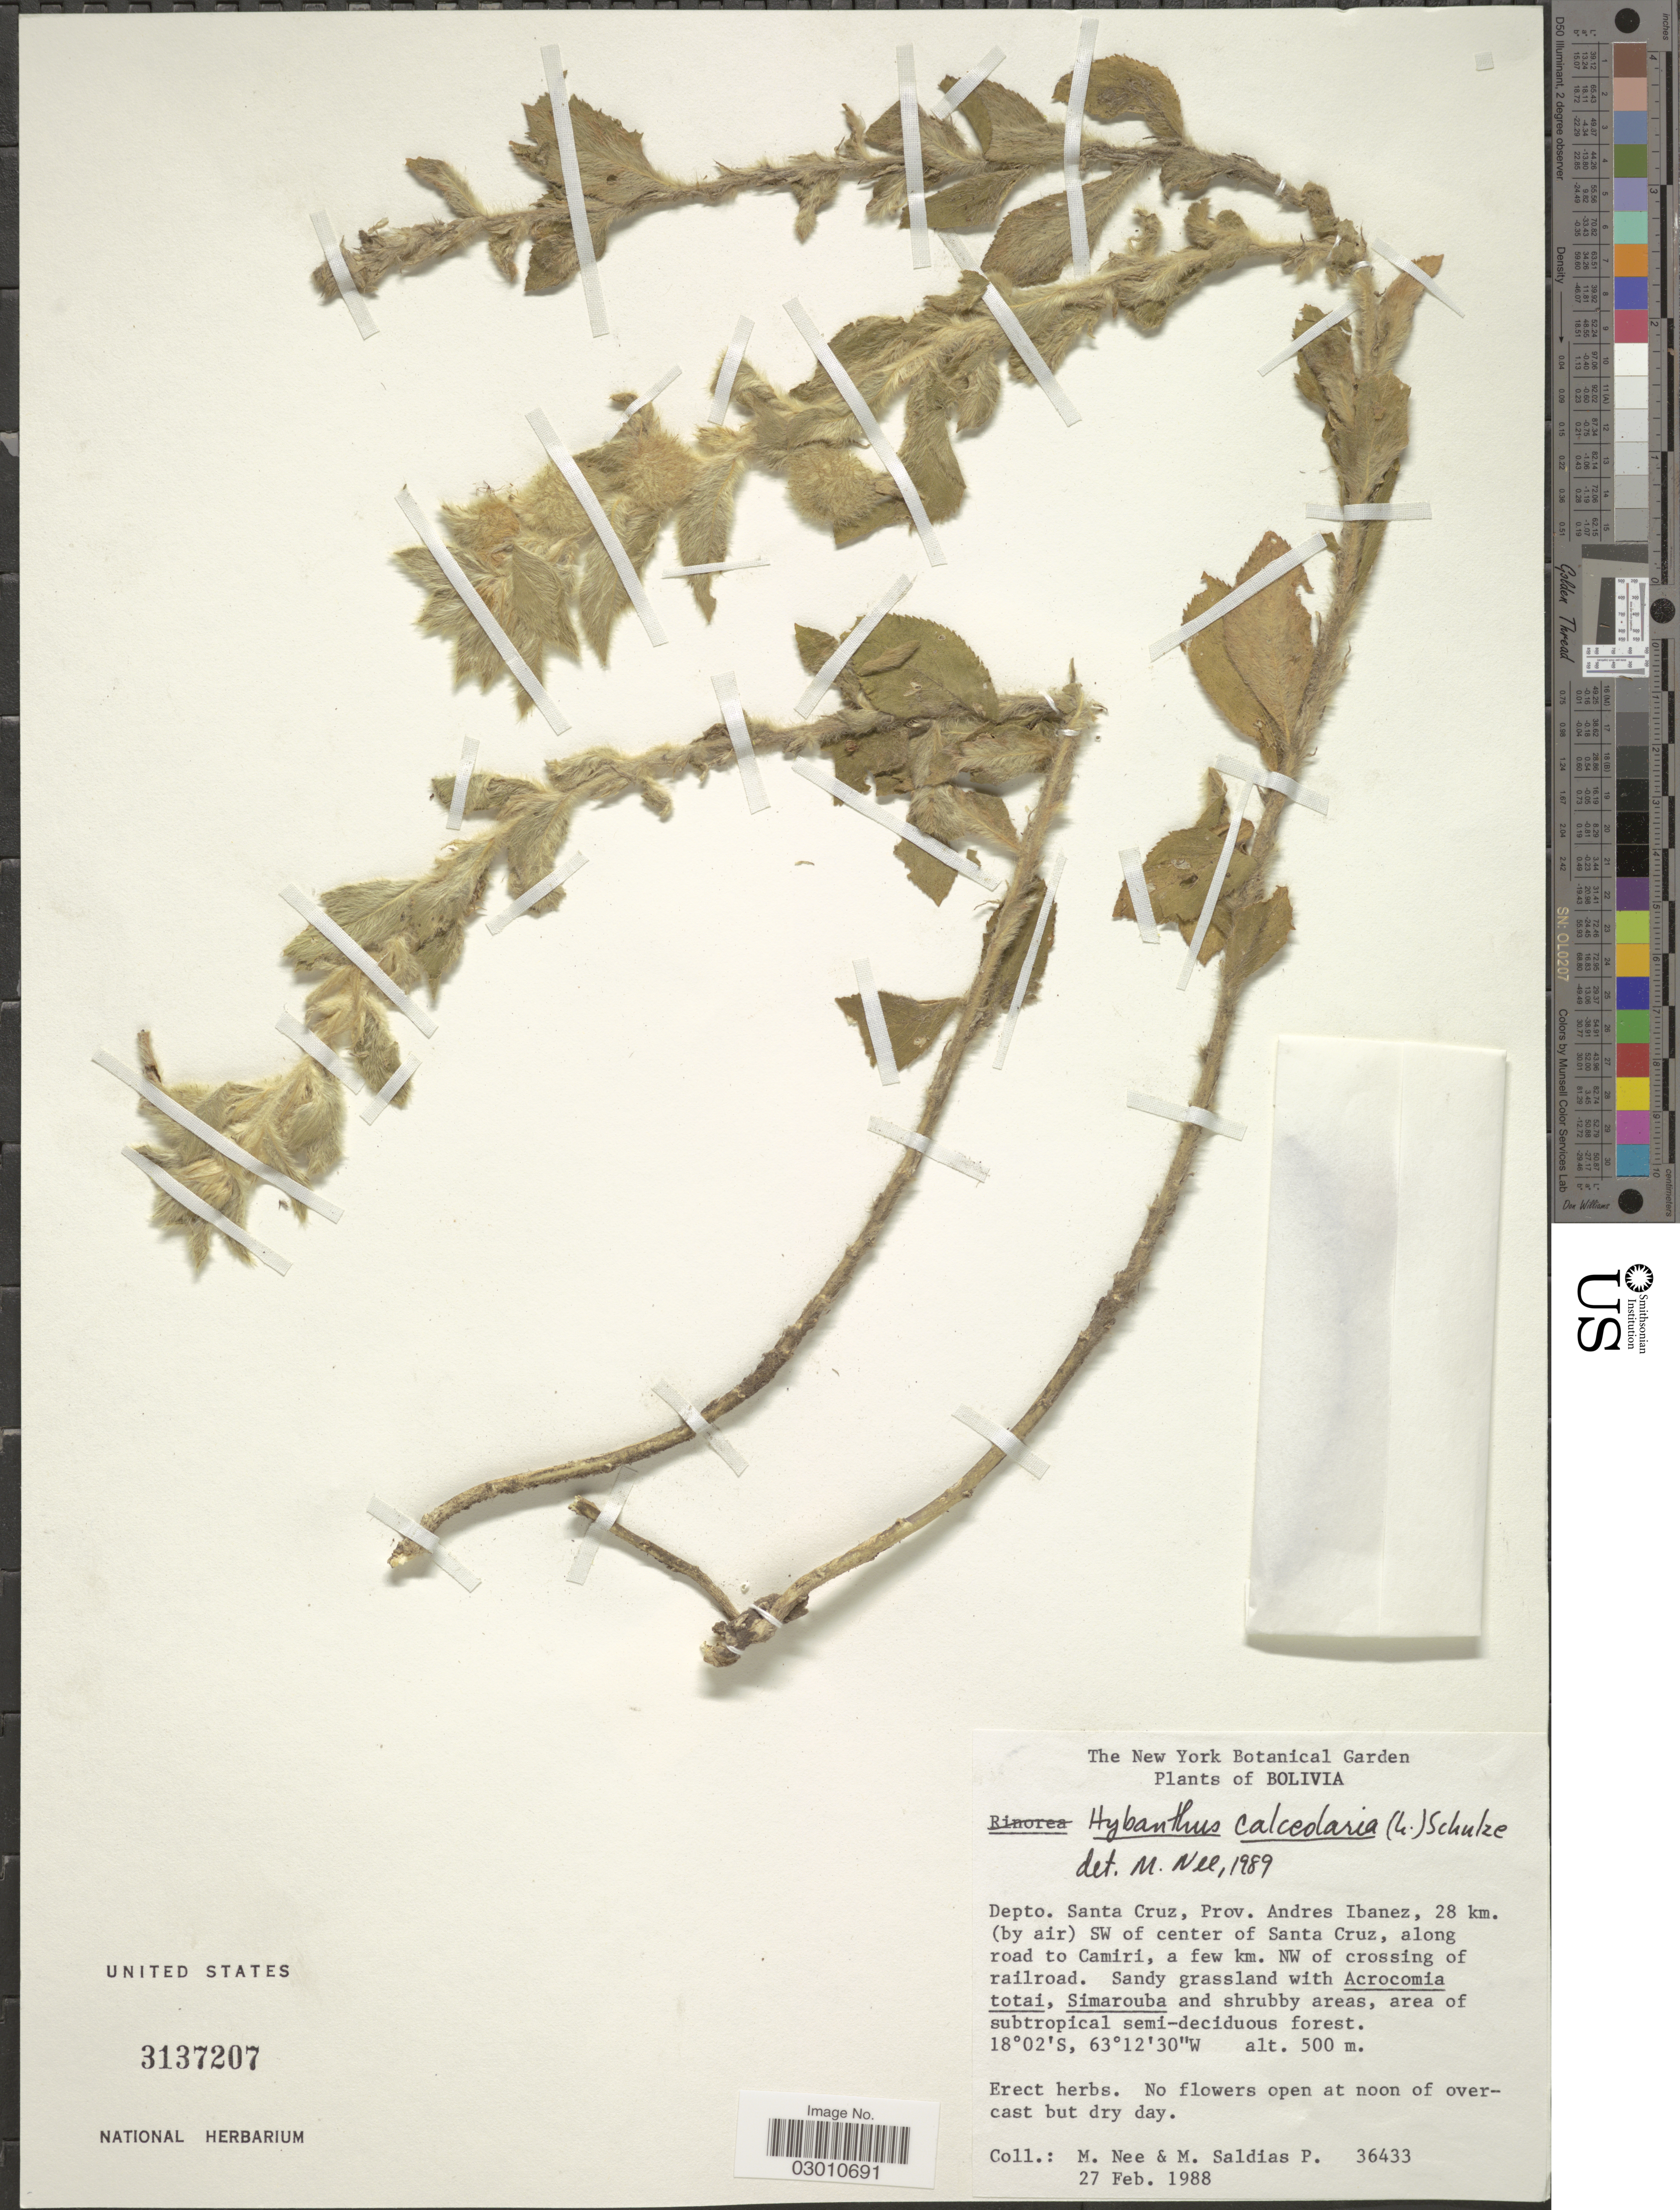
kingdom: Plantae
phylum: Tracheophyta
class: Magnoliopsida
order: Malpighiales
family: Violaceae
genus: Pombalia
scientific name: Pombalia calceolaria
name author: (L.) Paula-Souza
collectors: M. Nee & M. Saldias P.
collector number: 36433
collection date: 1988-02-27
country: Bolivia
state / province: Santa Cruz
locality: Prov. Andres Ibanez, 28 km. (by air) SW of center of Santa Cruz, along road to Camiri, a few km. NW of crossing of railroad.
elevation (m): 500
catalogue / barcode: US 3137207